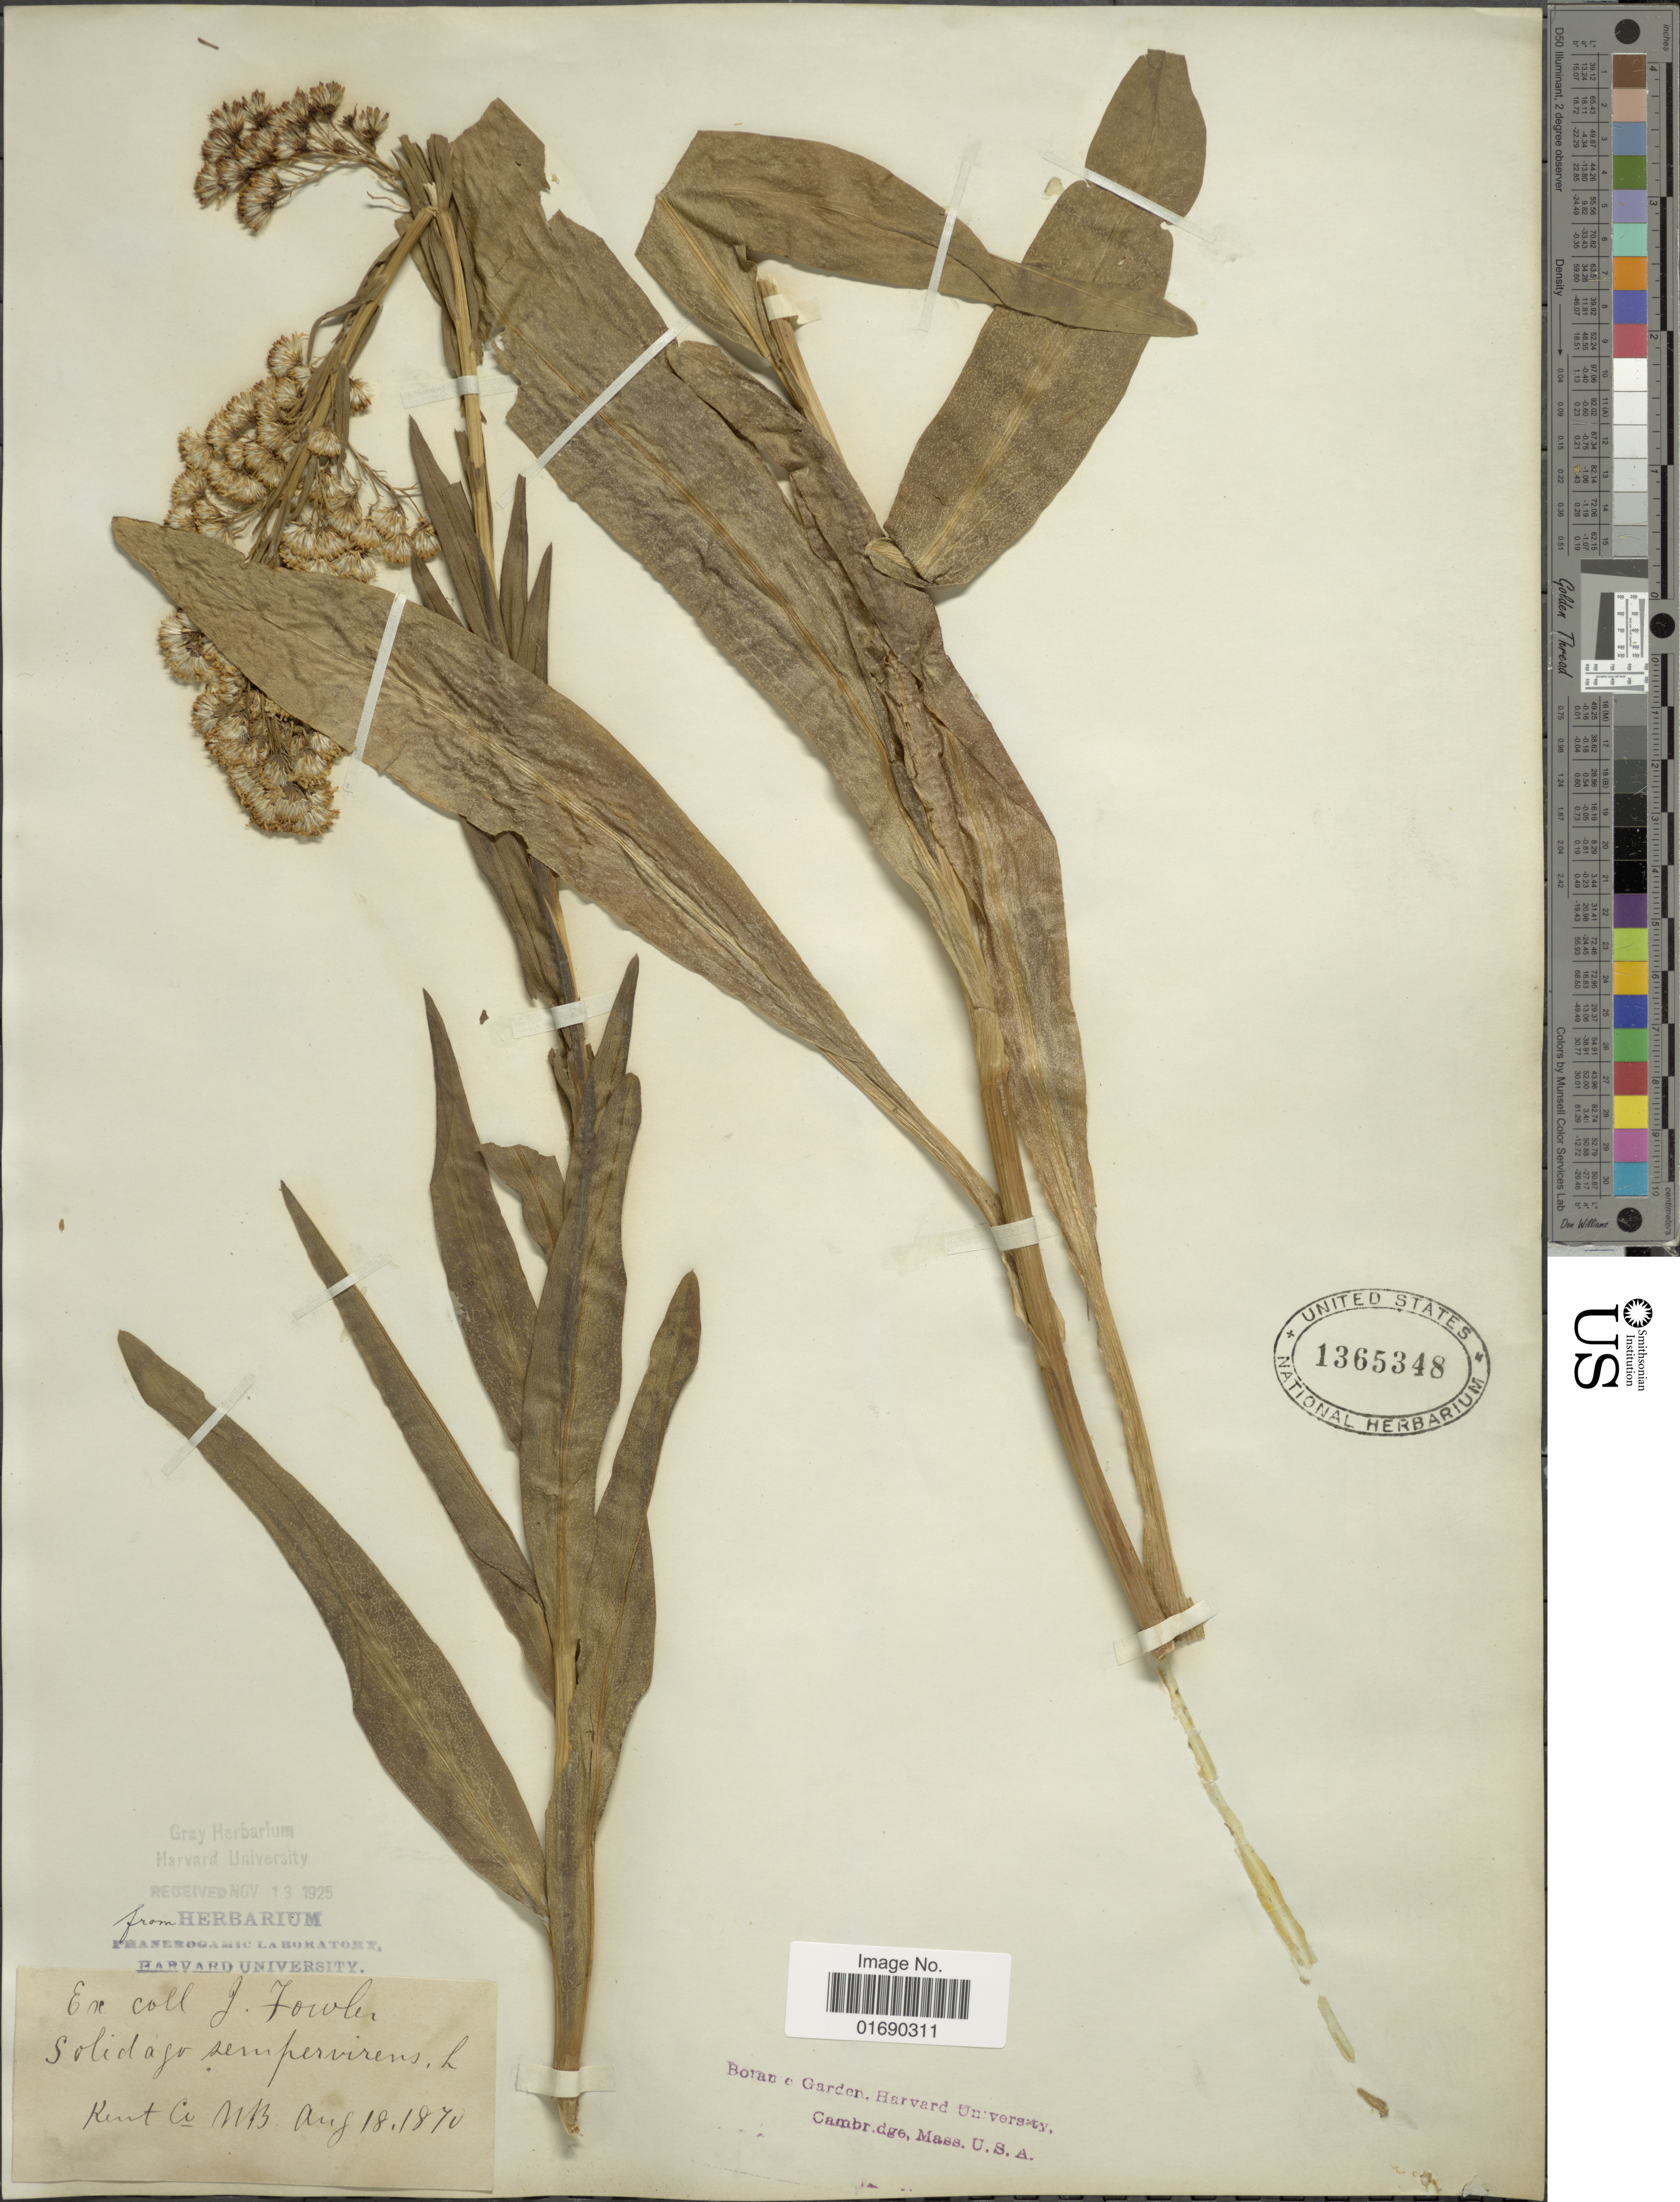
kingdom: Plantae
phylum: Tracheophyta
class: Magnoliopsida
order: Asterales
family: Asteraceae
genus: Solidago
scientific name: Solidago sempervirens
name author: L.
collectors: J. P. Fowler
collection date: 1870-08-18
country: Canada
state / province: New Brunswick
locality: Kent Co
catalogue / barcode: US 1365348